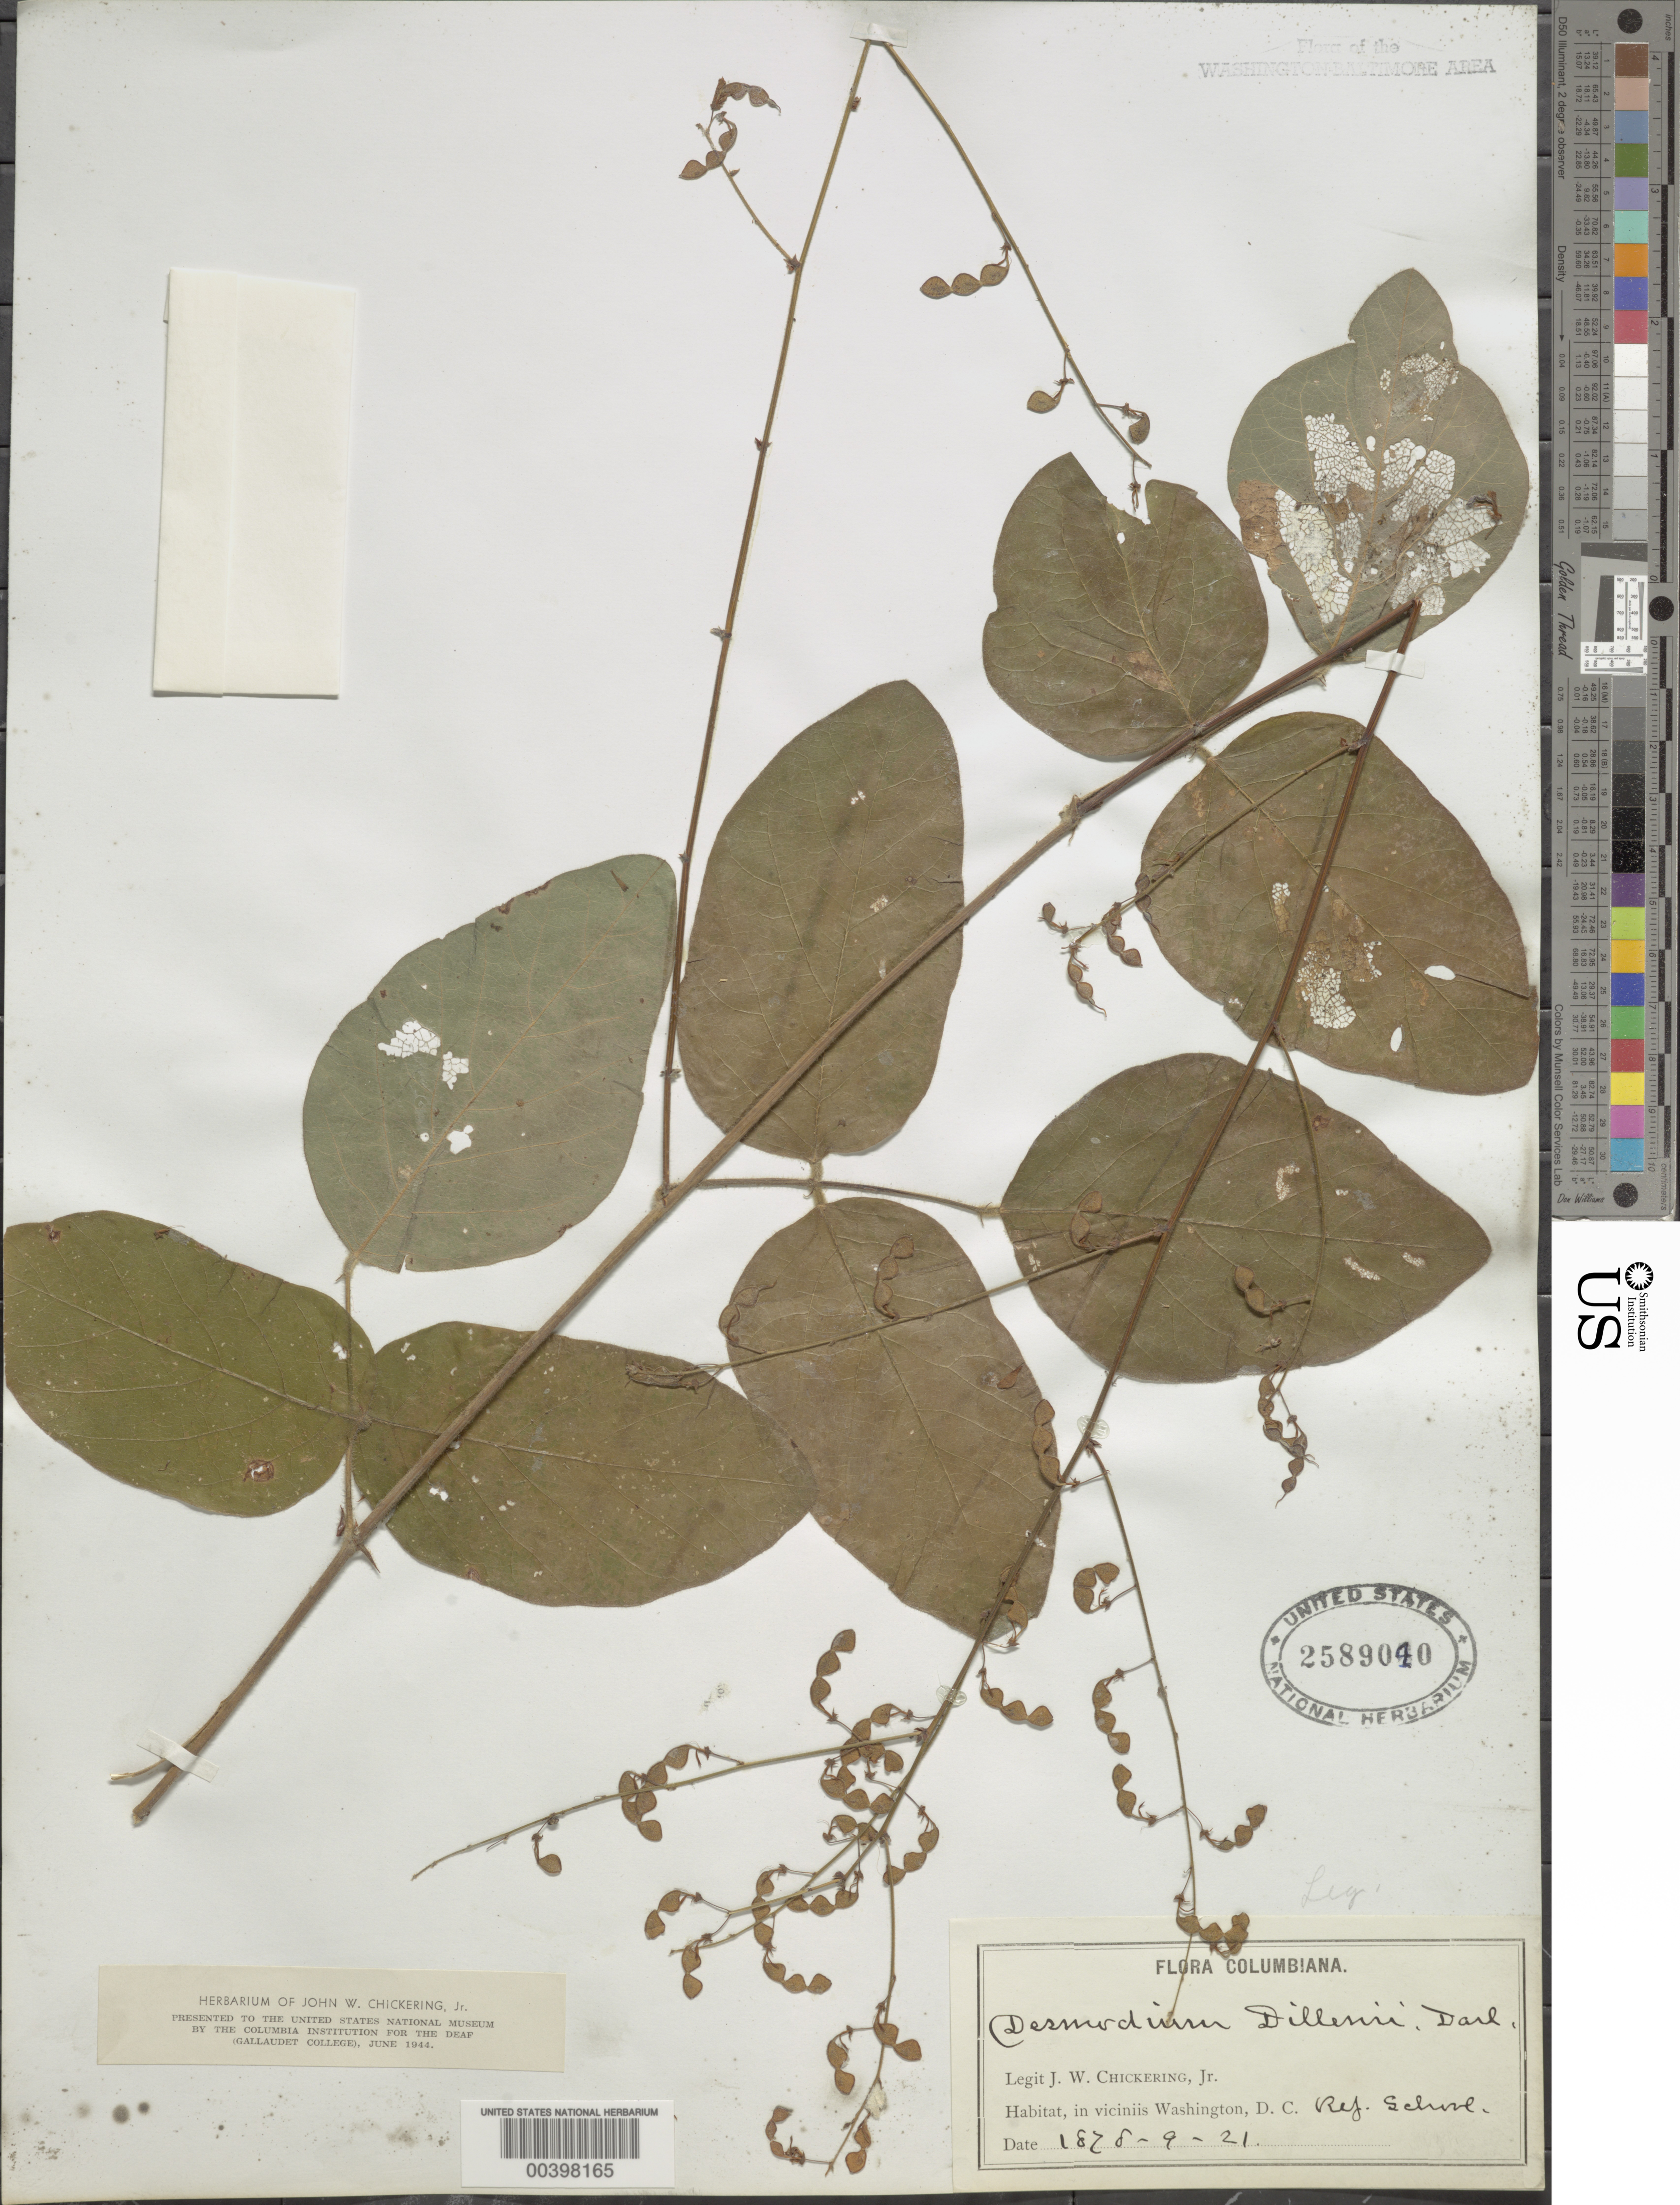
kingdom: Plantae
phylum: Tracheophyta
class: Magnoliopsida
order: Fabales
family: Fabaceae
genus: Desmodium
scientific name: Desmodium glabellum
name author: (Michx.) DC.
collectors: J. W. Chickering Jr.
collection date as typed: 21 Sep 1878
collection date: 1878-09-21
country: United States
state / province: District of Columbia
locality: Reform School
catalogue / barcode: US 2589040